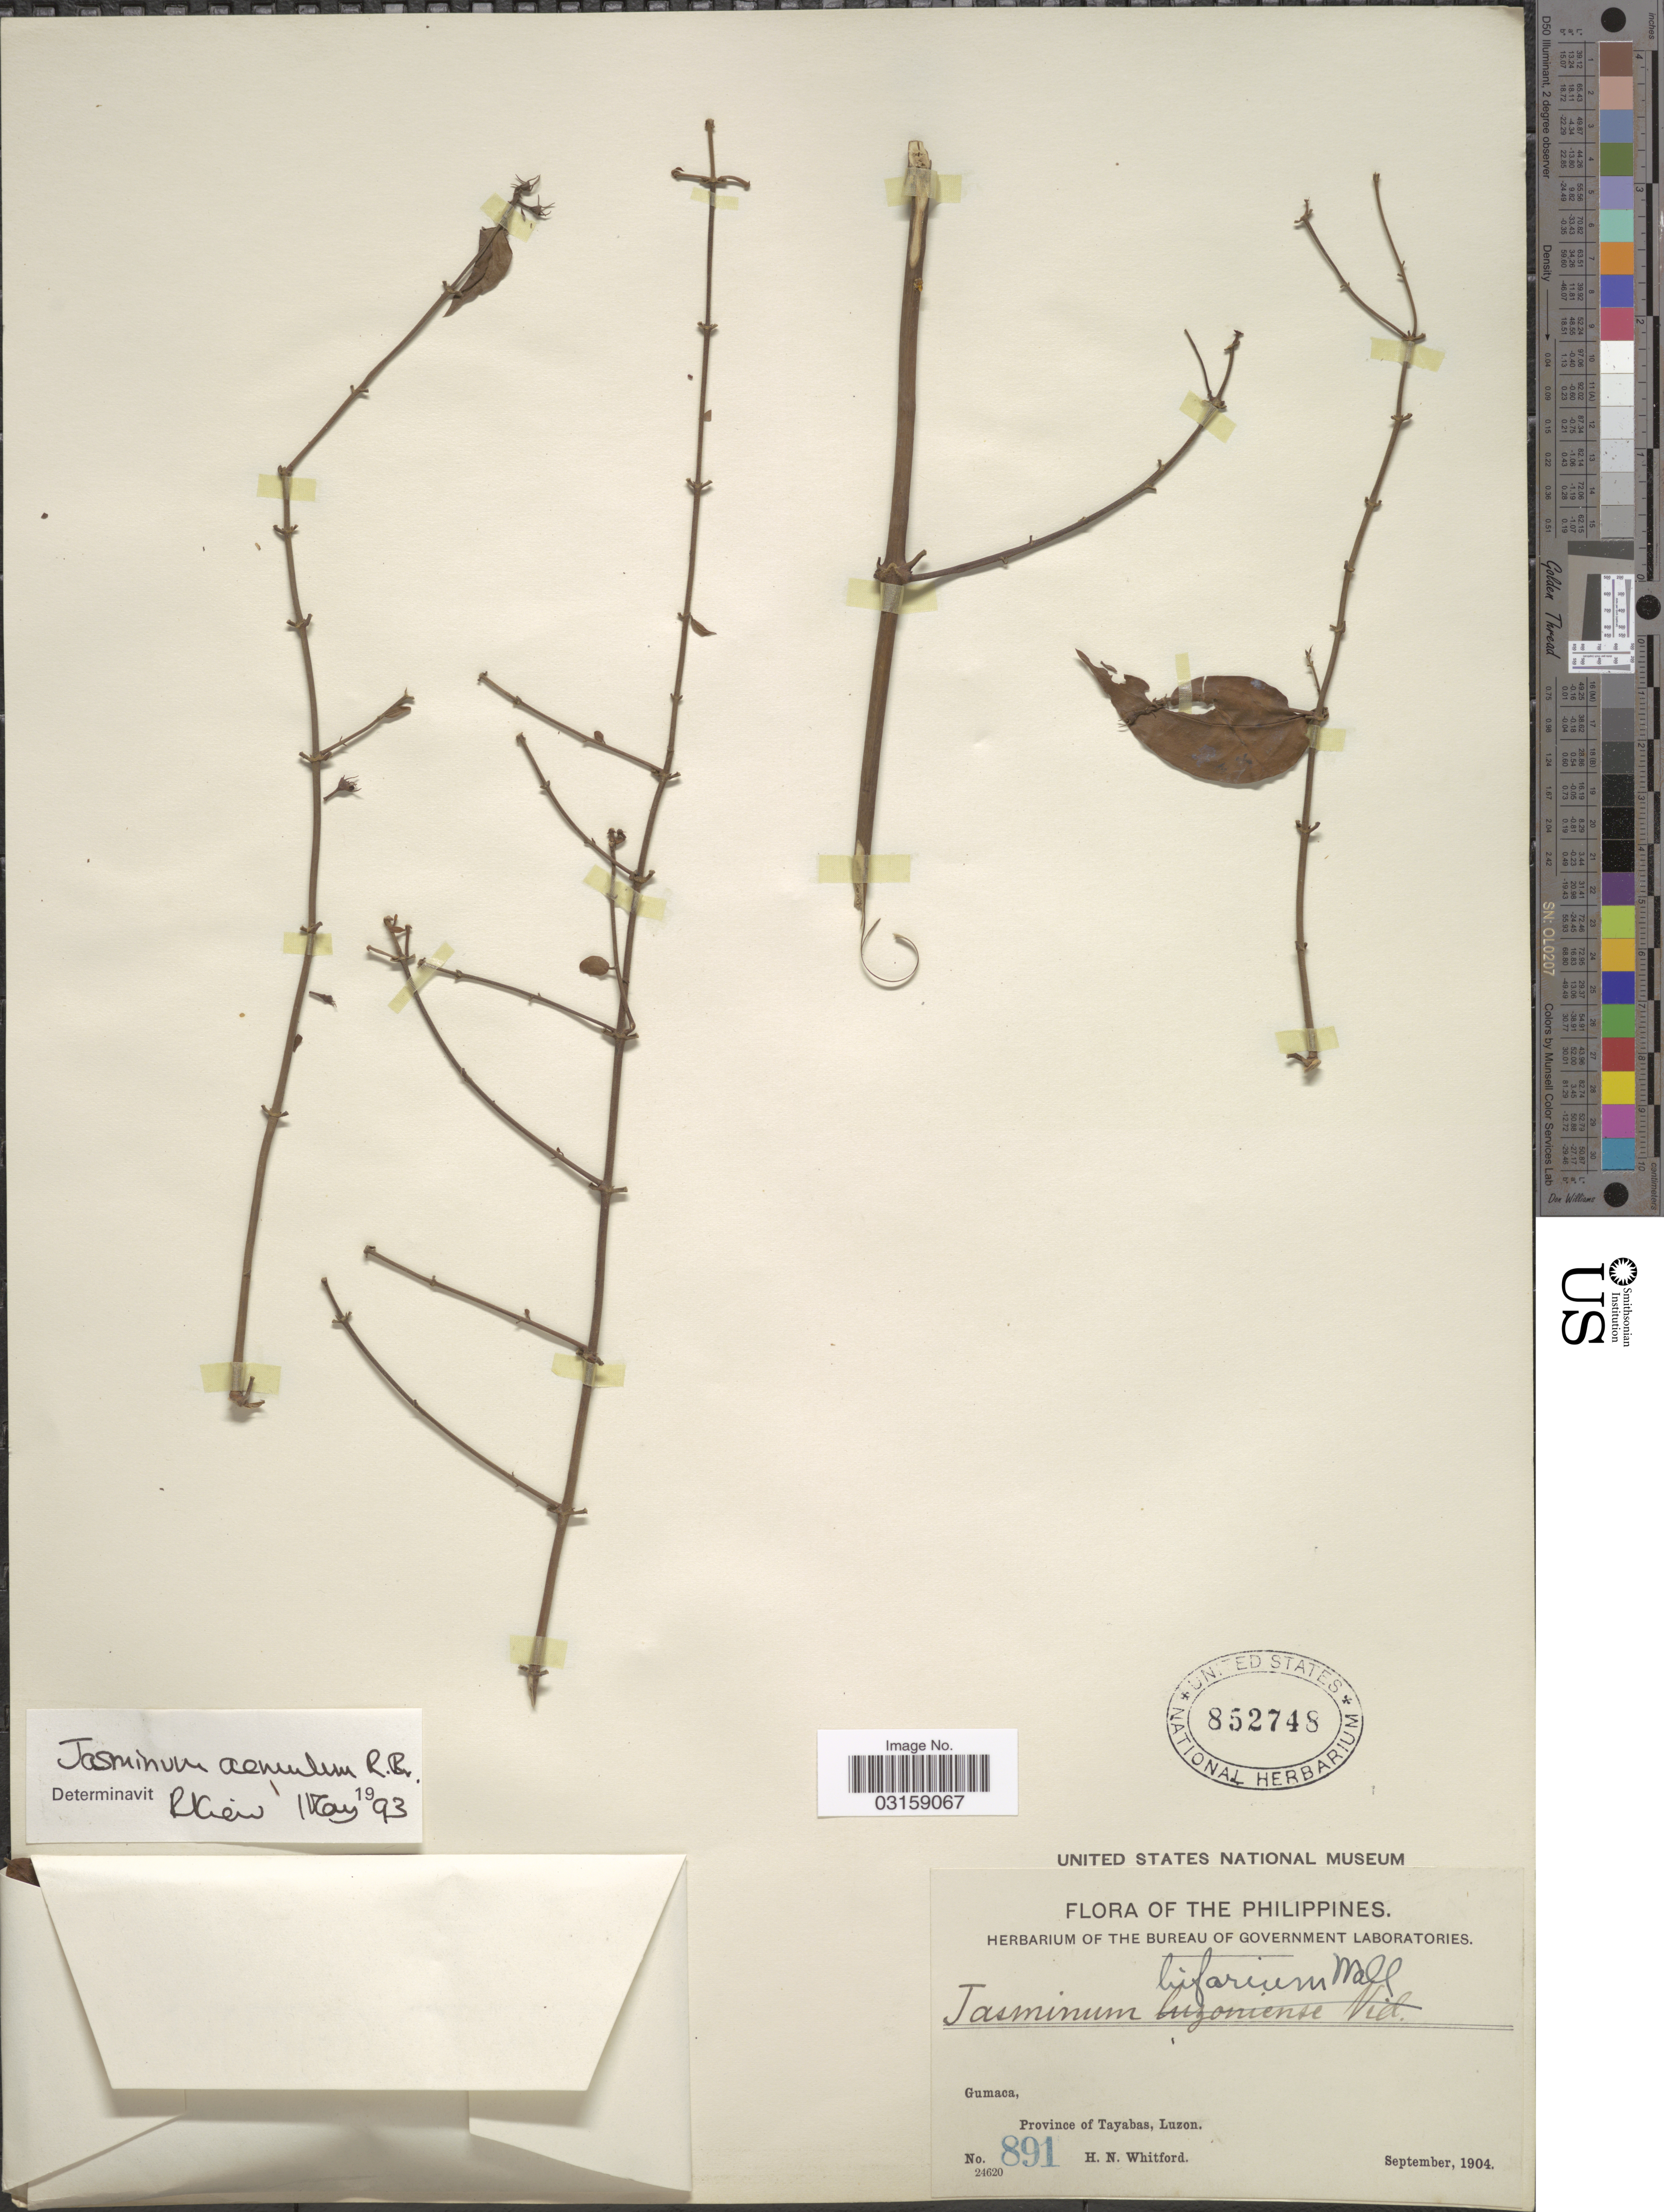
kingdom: Plantae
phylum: Tracheophyta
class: Magnoliopsida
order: Lamiales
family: Oleaceae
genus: Jasminum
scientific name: Jasminum elongatum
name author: (P.J. Bergius) Willd.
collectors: H. N. Whitford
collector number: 891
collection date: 1904-09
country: Philippines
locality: Gumaca, Province of Tayabas, Luzon.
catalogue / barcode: US 852748